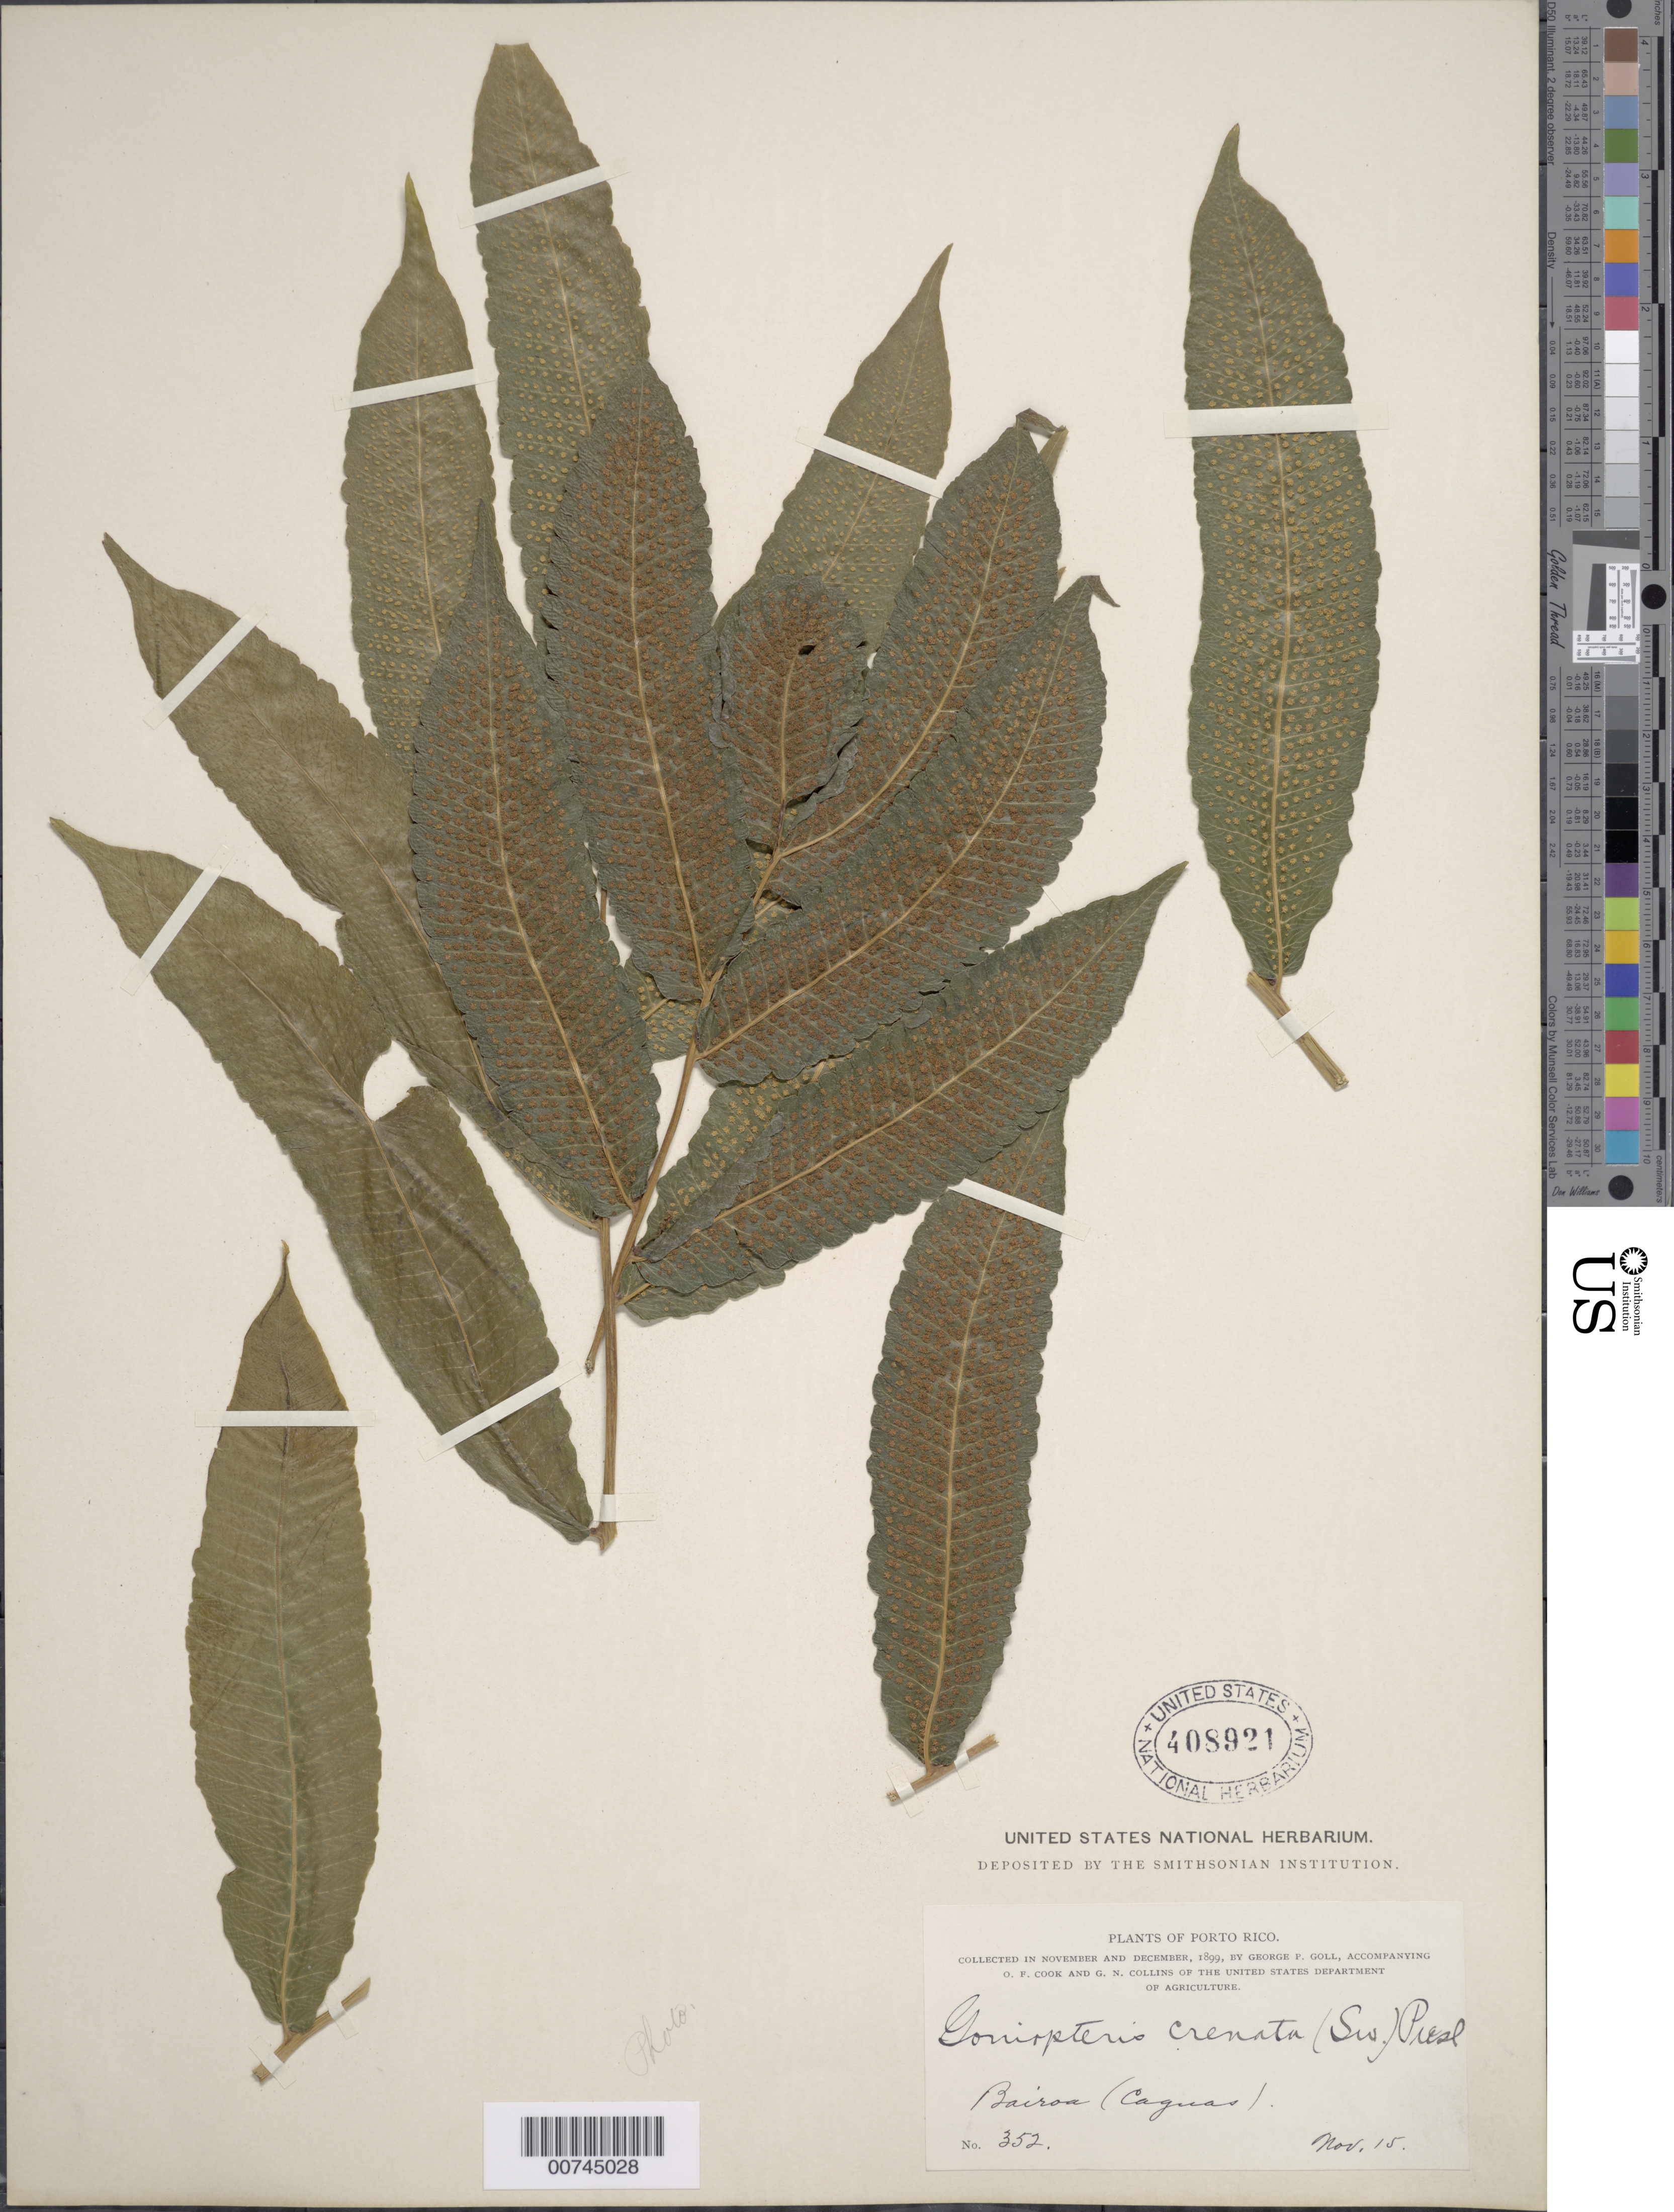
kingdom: Plantae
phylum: Tracheophyta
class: Polypodiopsida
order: Polypodiales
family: Thelypteridaceae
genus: Goniopteris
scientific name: Goniopteris poiteana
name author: (Bory) Ching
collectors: G. Goll, O. F. Cook & G. N. Collins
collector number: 352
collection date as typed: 15 Nov 1899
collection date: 1899-11-15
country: Puerto Rico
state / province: Caguas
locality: Bairoa (Caguas)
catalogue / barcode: US 408921